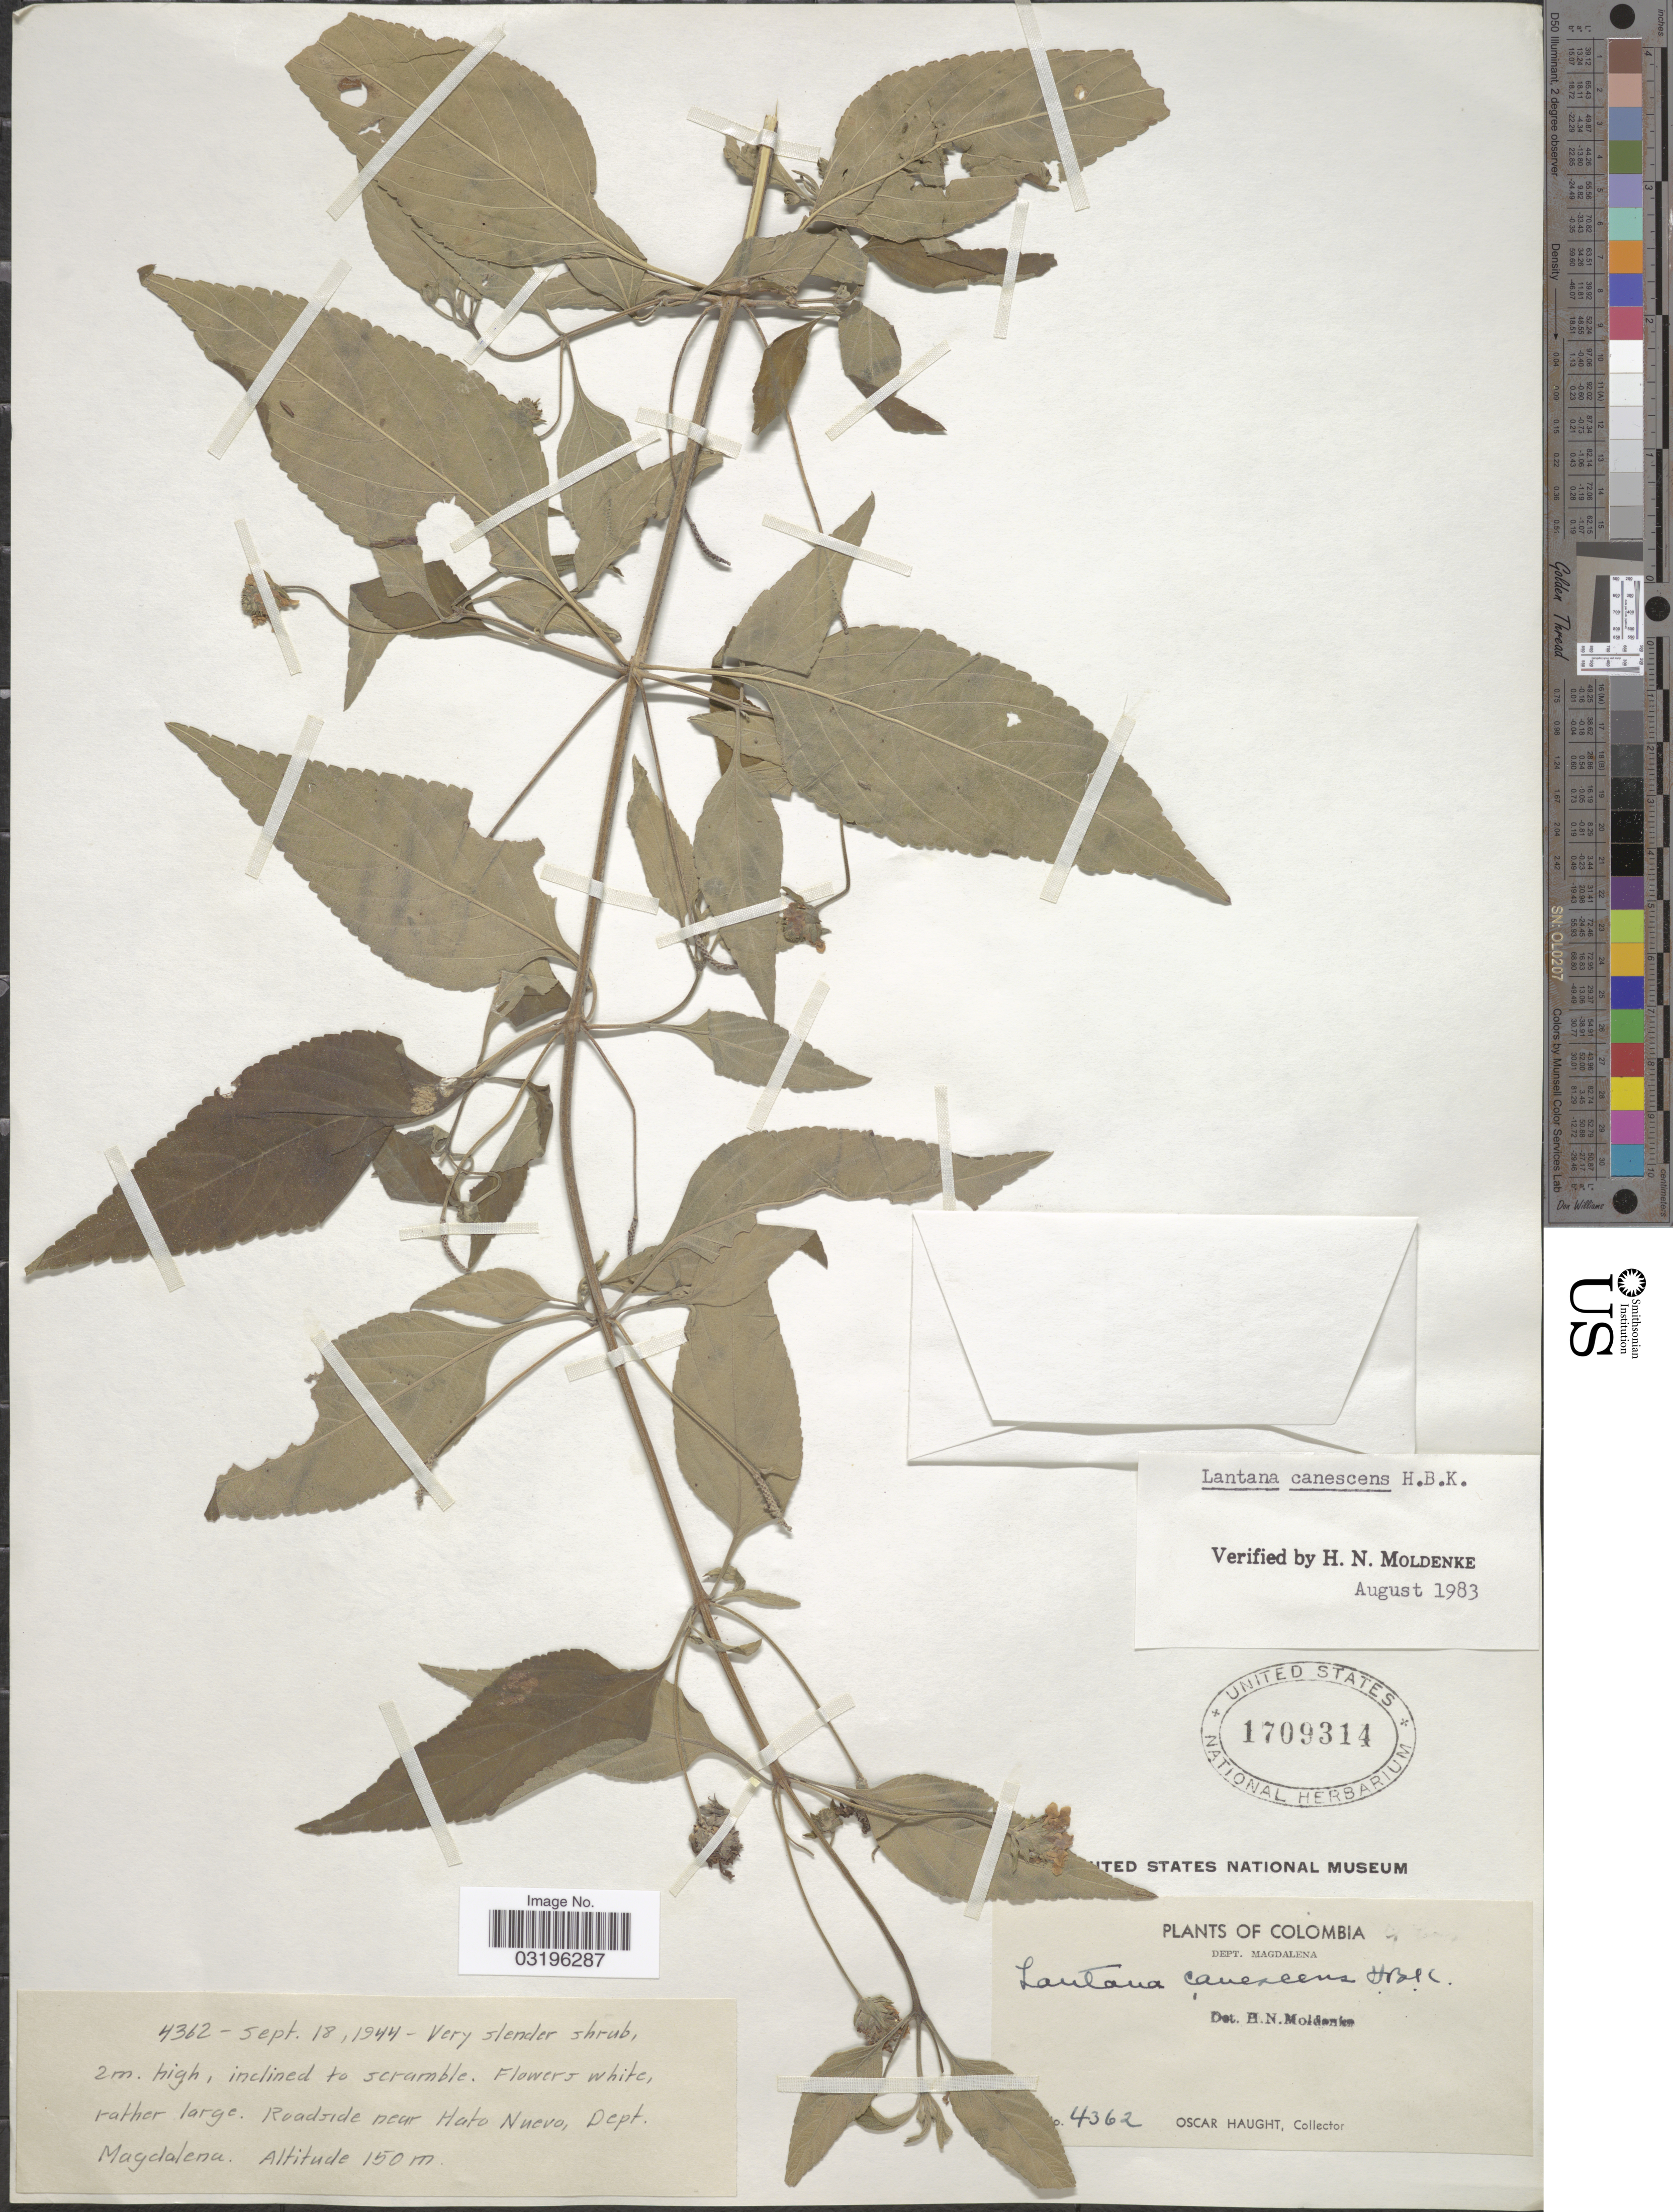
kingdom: Plantae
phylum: Tracheophyta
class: Magnoliopsida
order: Lamiales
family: Verbenaceae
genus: Lantana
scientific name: Lantana canescens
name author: Kunth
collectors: O. L. Haught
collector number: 4362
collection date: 1944-09-18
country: Colombia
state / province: Magdalena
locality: Dept. Magdalena. Roadside near Hato Nuevo.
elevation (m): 150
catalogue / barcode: US 1709314